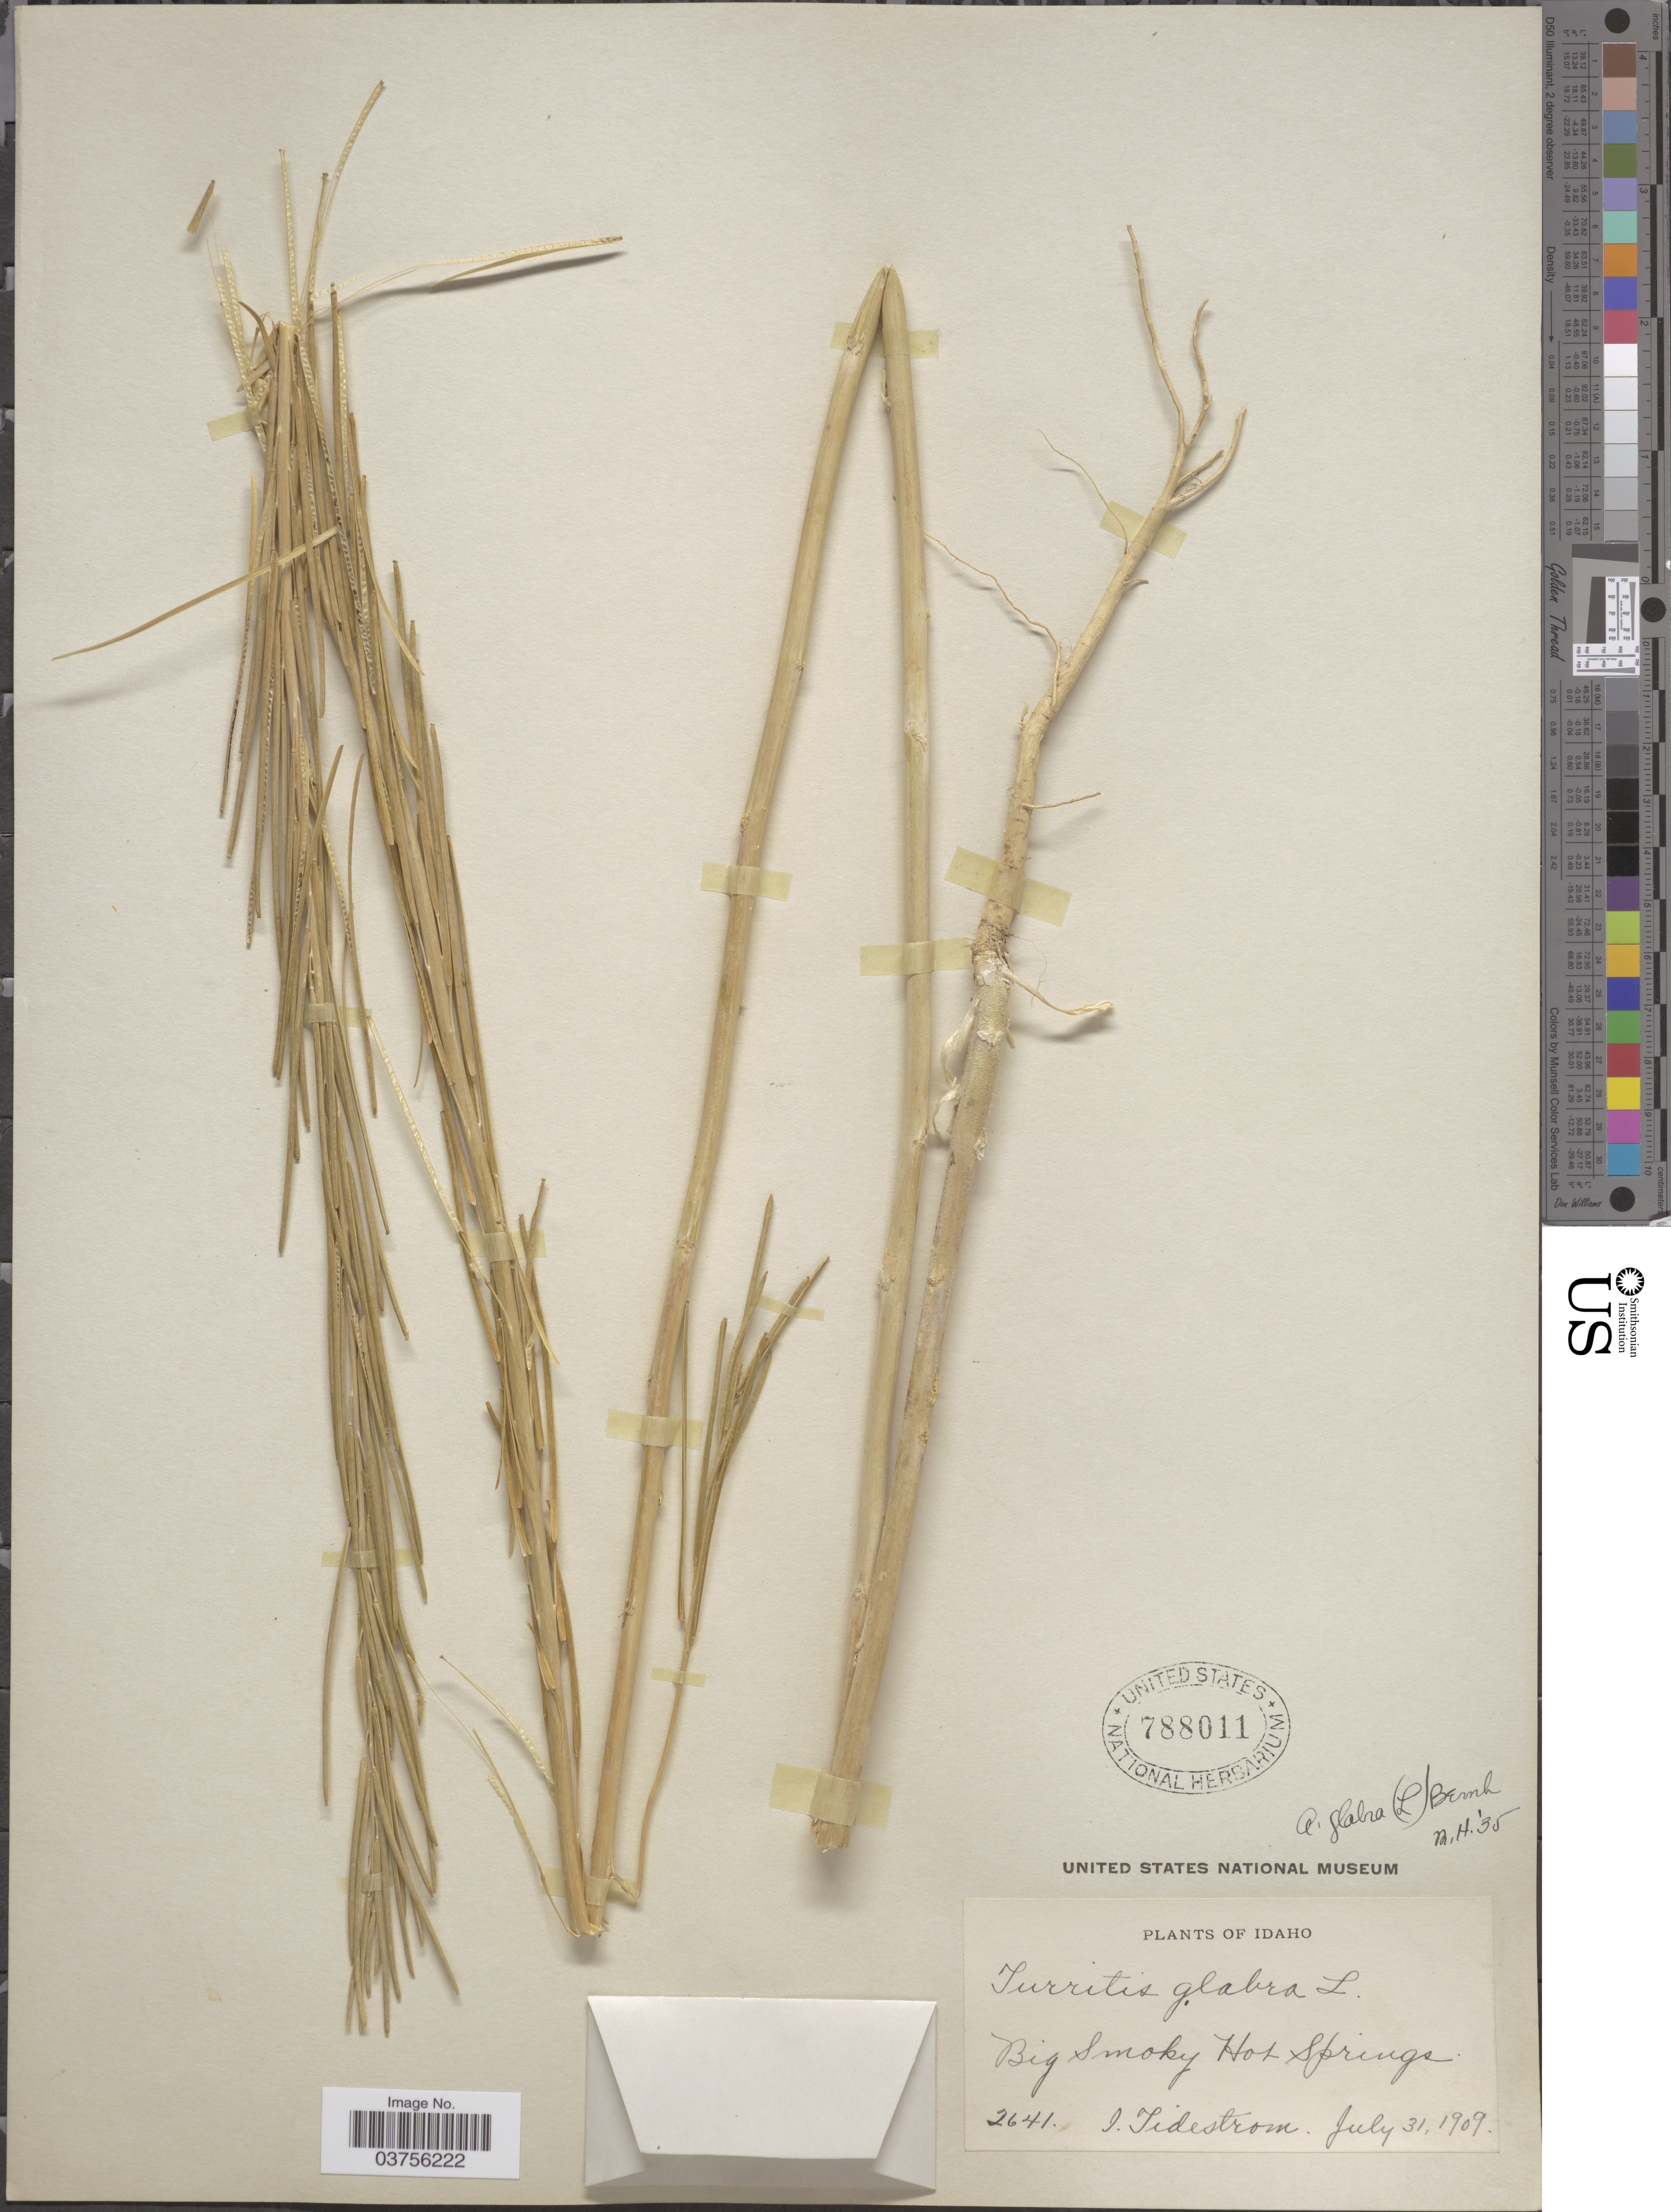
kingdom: Plantae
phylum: Tracheophyta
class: Magnoliopsida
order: Brassicales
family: Brassicaceae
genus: Turritis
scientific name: Turritis glabra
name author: L.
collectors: I. F. Tidestrom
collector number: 2641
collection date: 1909-07-31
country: United States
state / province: Idaho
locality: Big Smoky Hot Springs.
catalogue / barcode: US 788011